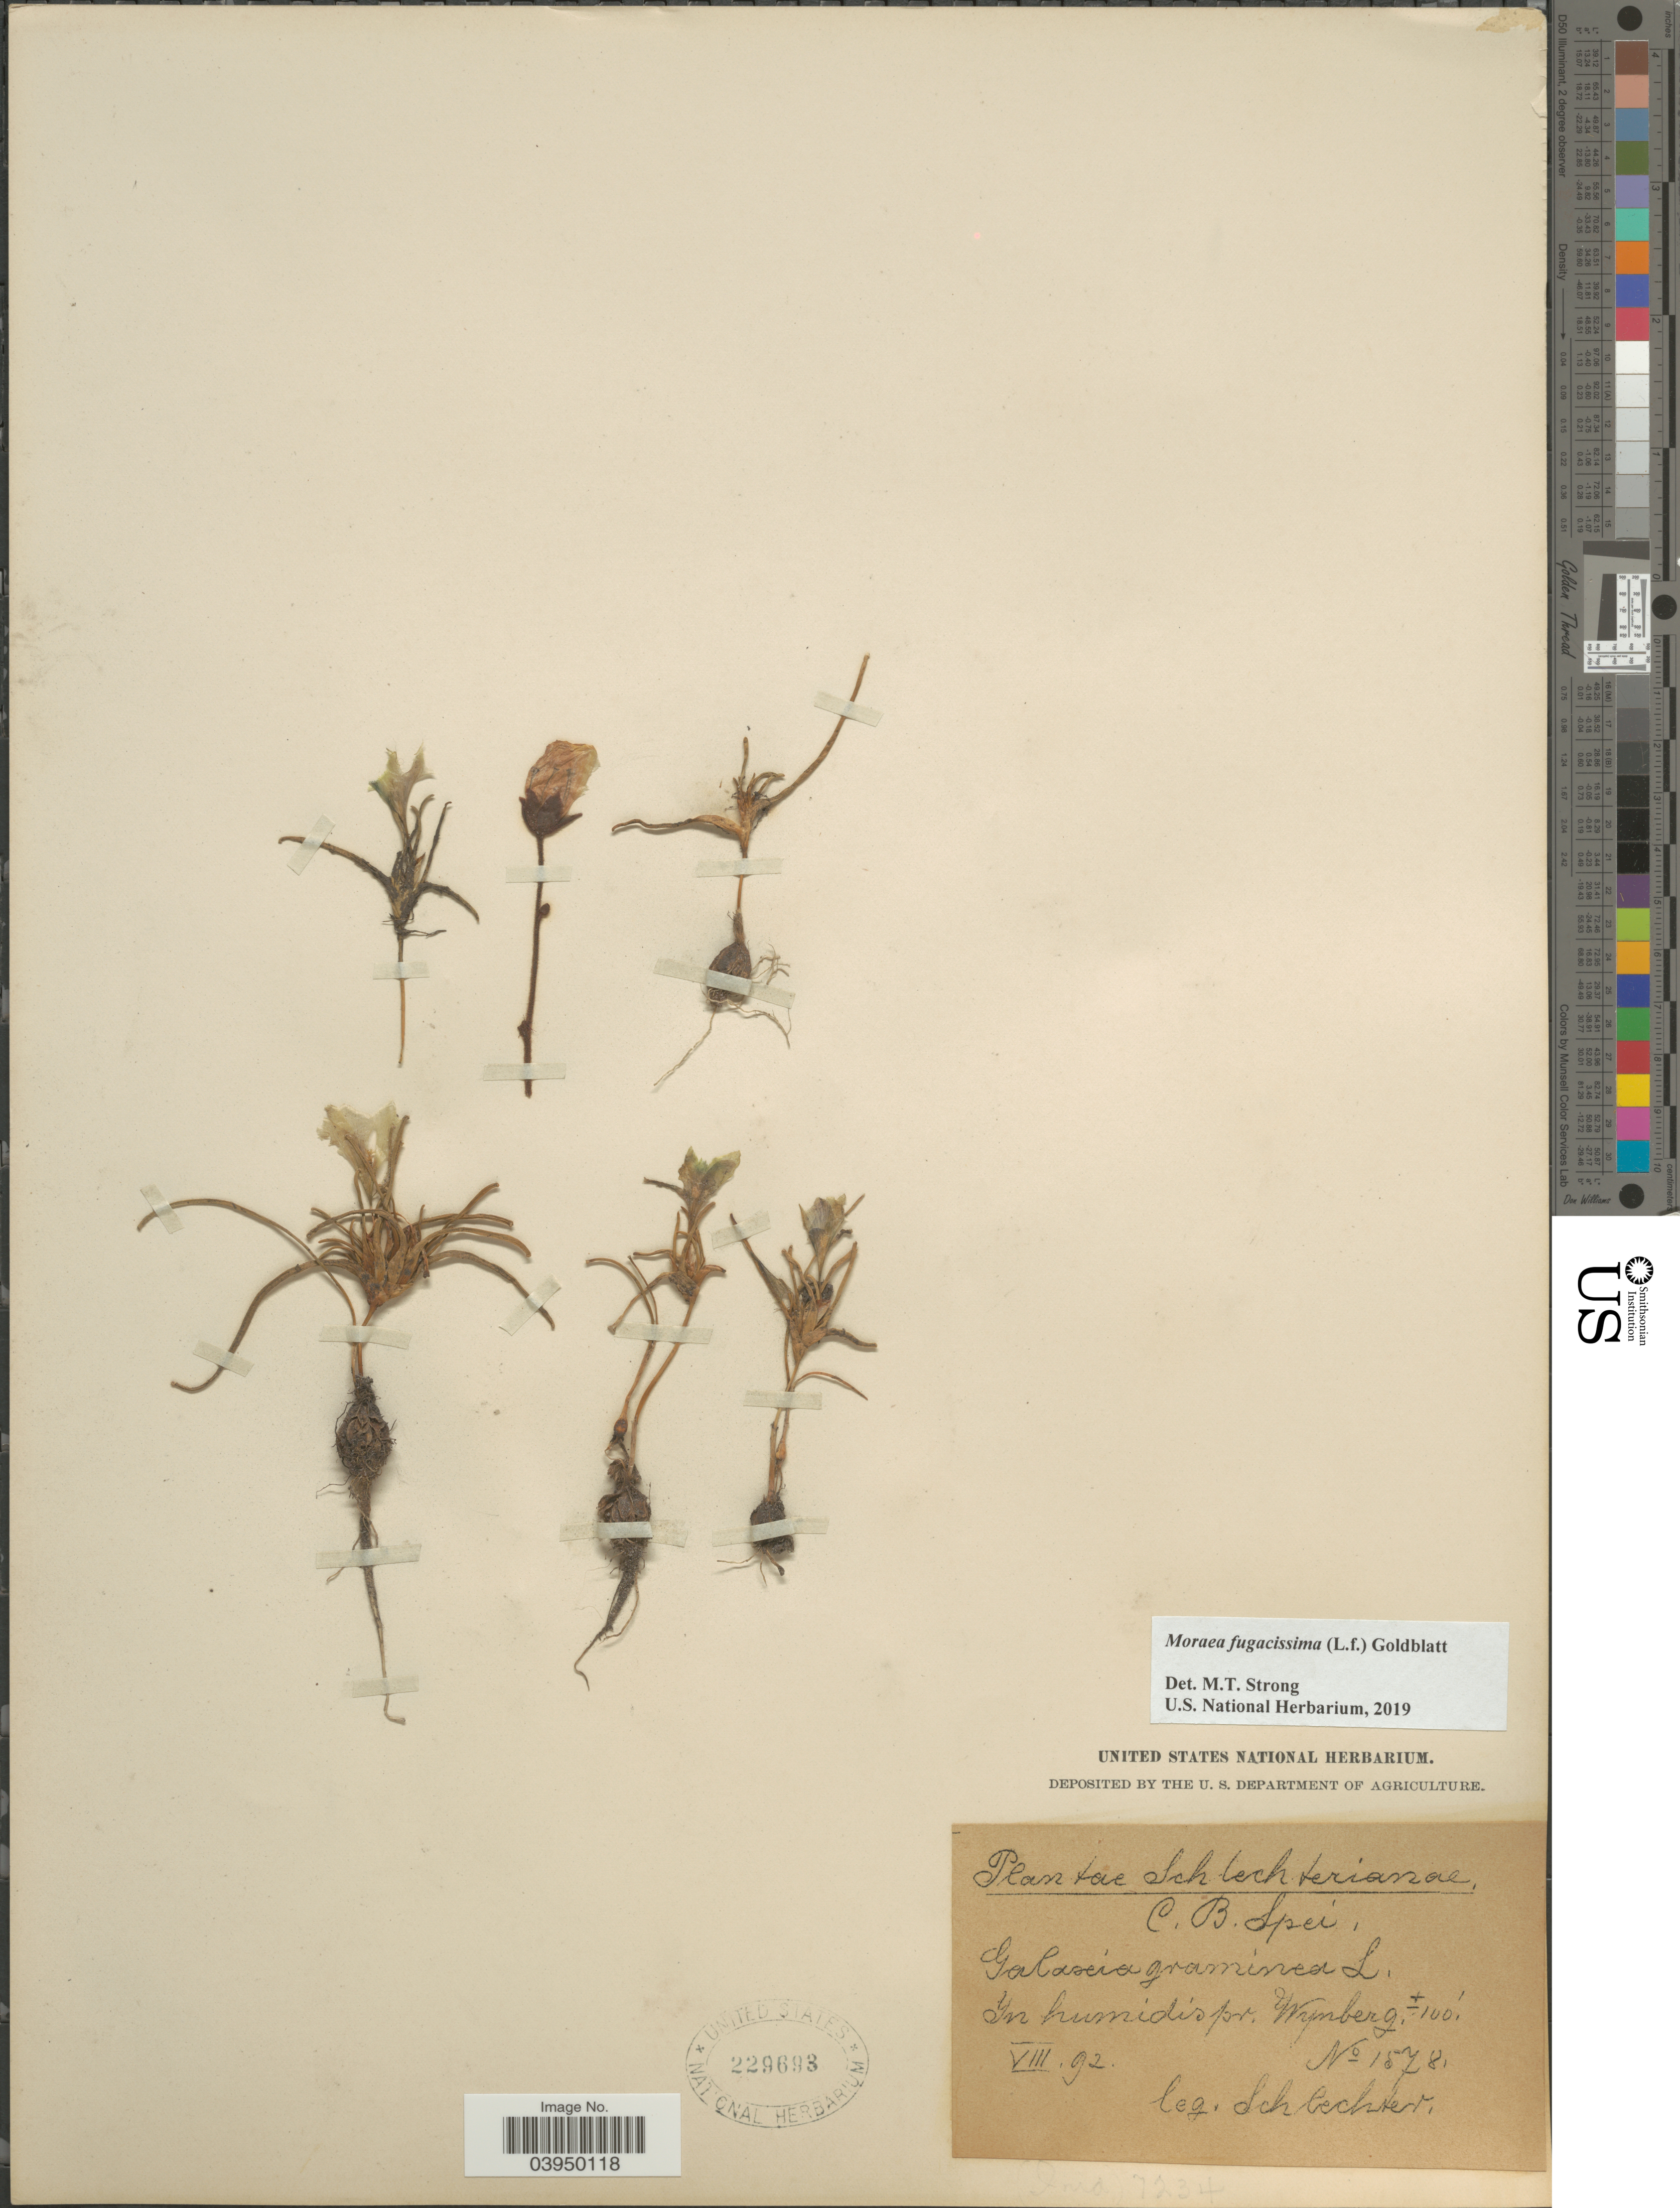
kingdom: Plantae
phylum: Tracheophyta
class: Liliopsida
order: Asparagales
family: Iridaceae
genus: Moraea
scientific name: Moraea fugacissima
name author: (L. f.) Goldblatt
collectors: Schlechter, --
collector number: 1578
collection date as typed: Transcribed d/m/y: /8/92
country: South Africa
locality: C. B. Spei. In humidis pr. Wijnberg.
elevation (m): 30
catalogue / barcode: US 229693